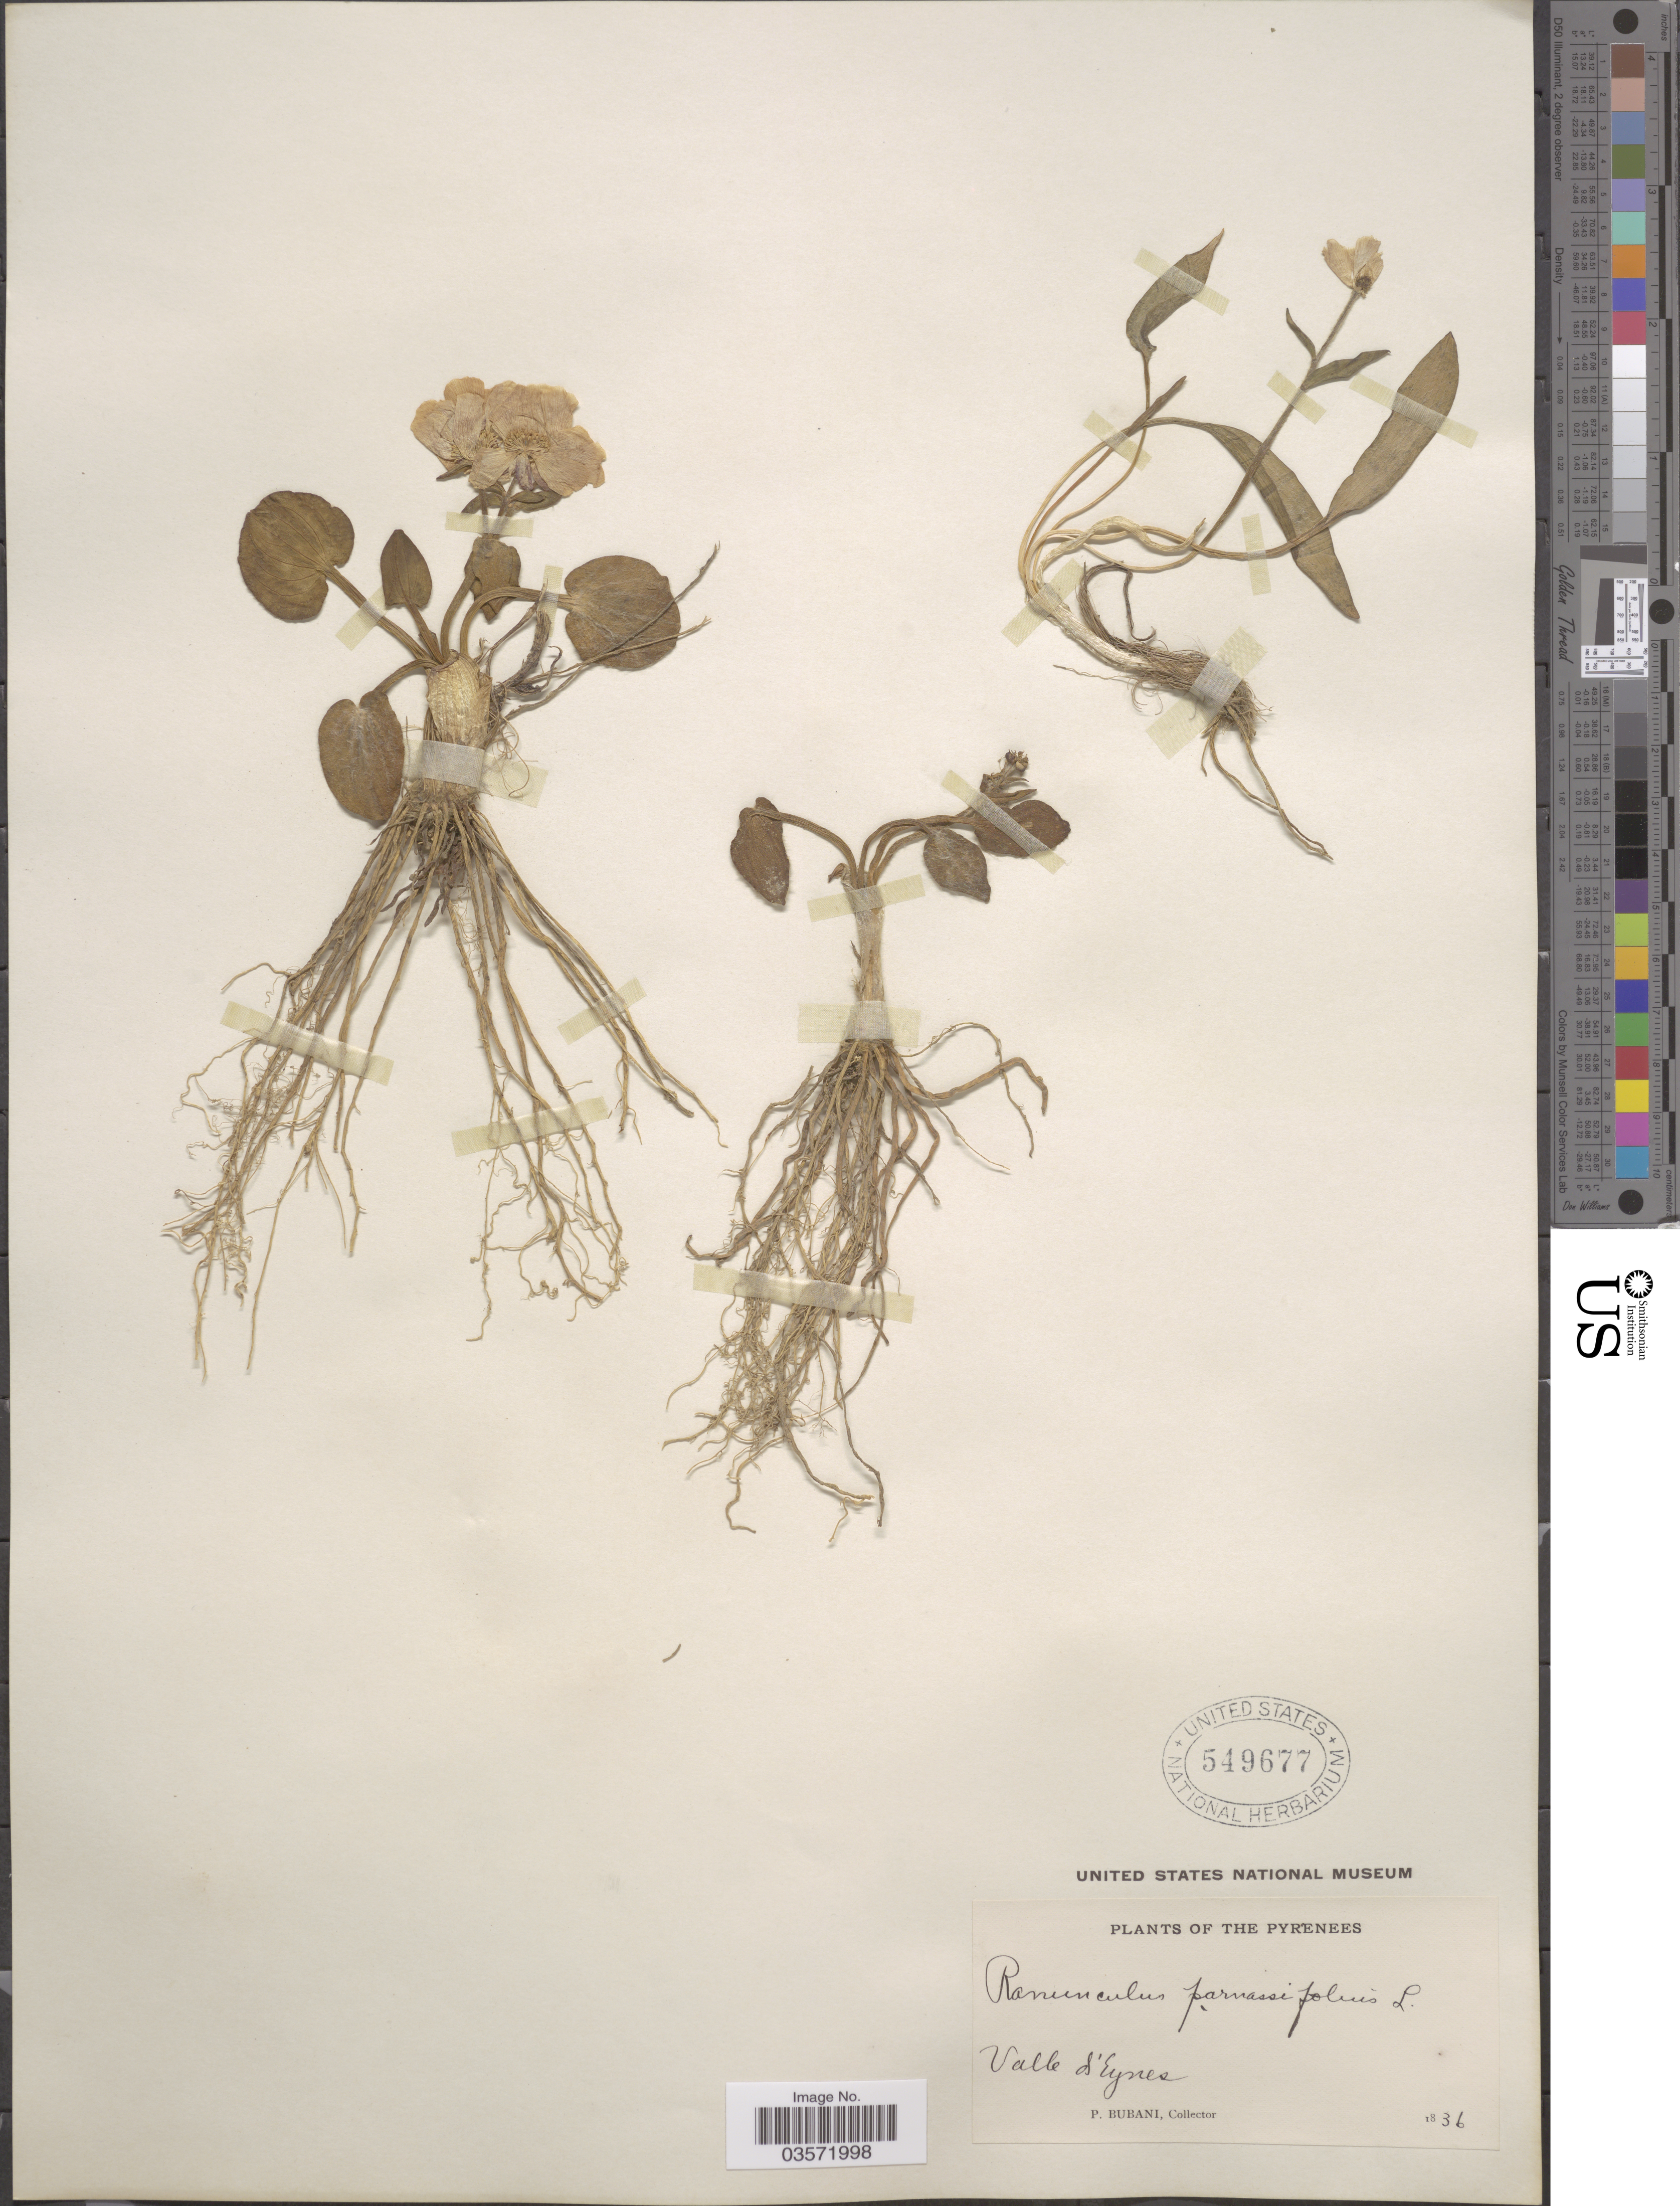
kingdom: Plantae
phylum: Tracheophyta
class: Magnoliopsida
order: Ranunculales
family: Ranunculaceae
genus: Ranunculus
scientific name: Ranunculus parnassifolius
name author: L.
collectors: P. Bubani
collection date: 1836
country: France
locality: The Pyrenees. Valle d'Eynes.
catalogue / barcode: US 549677